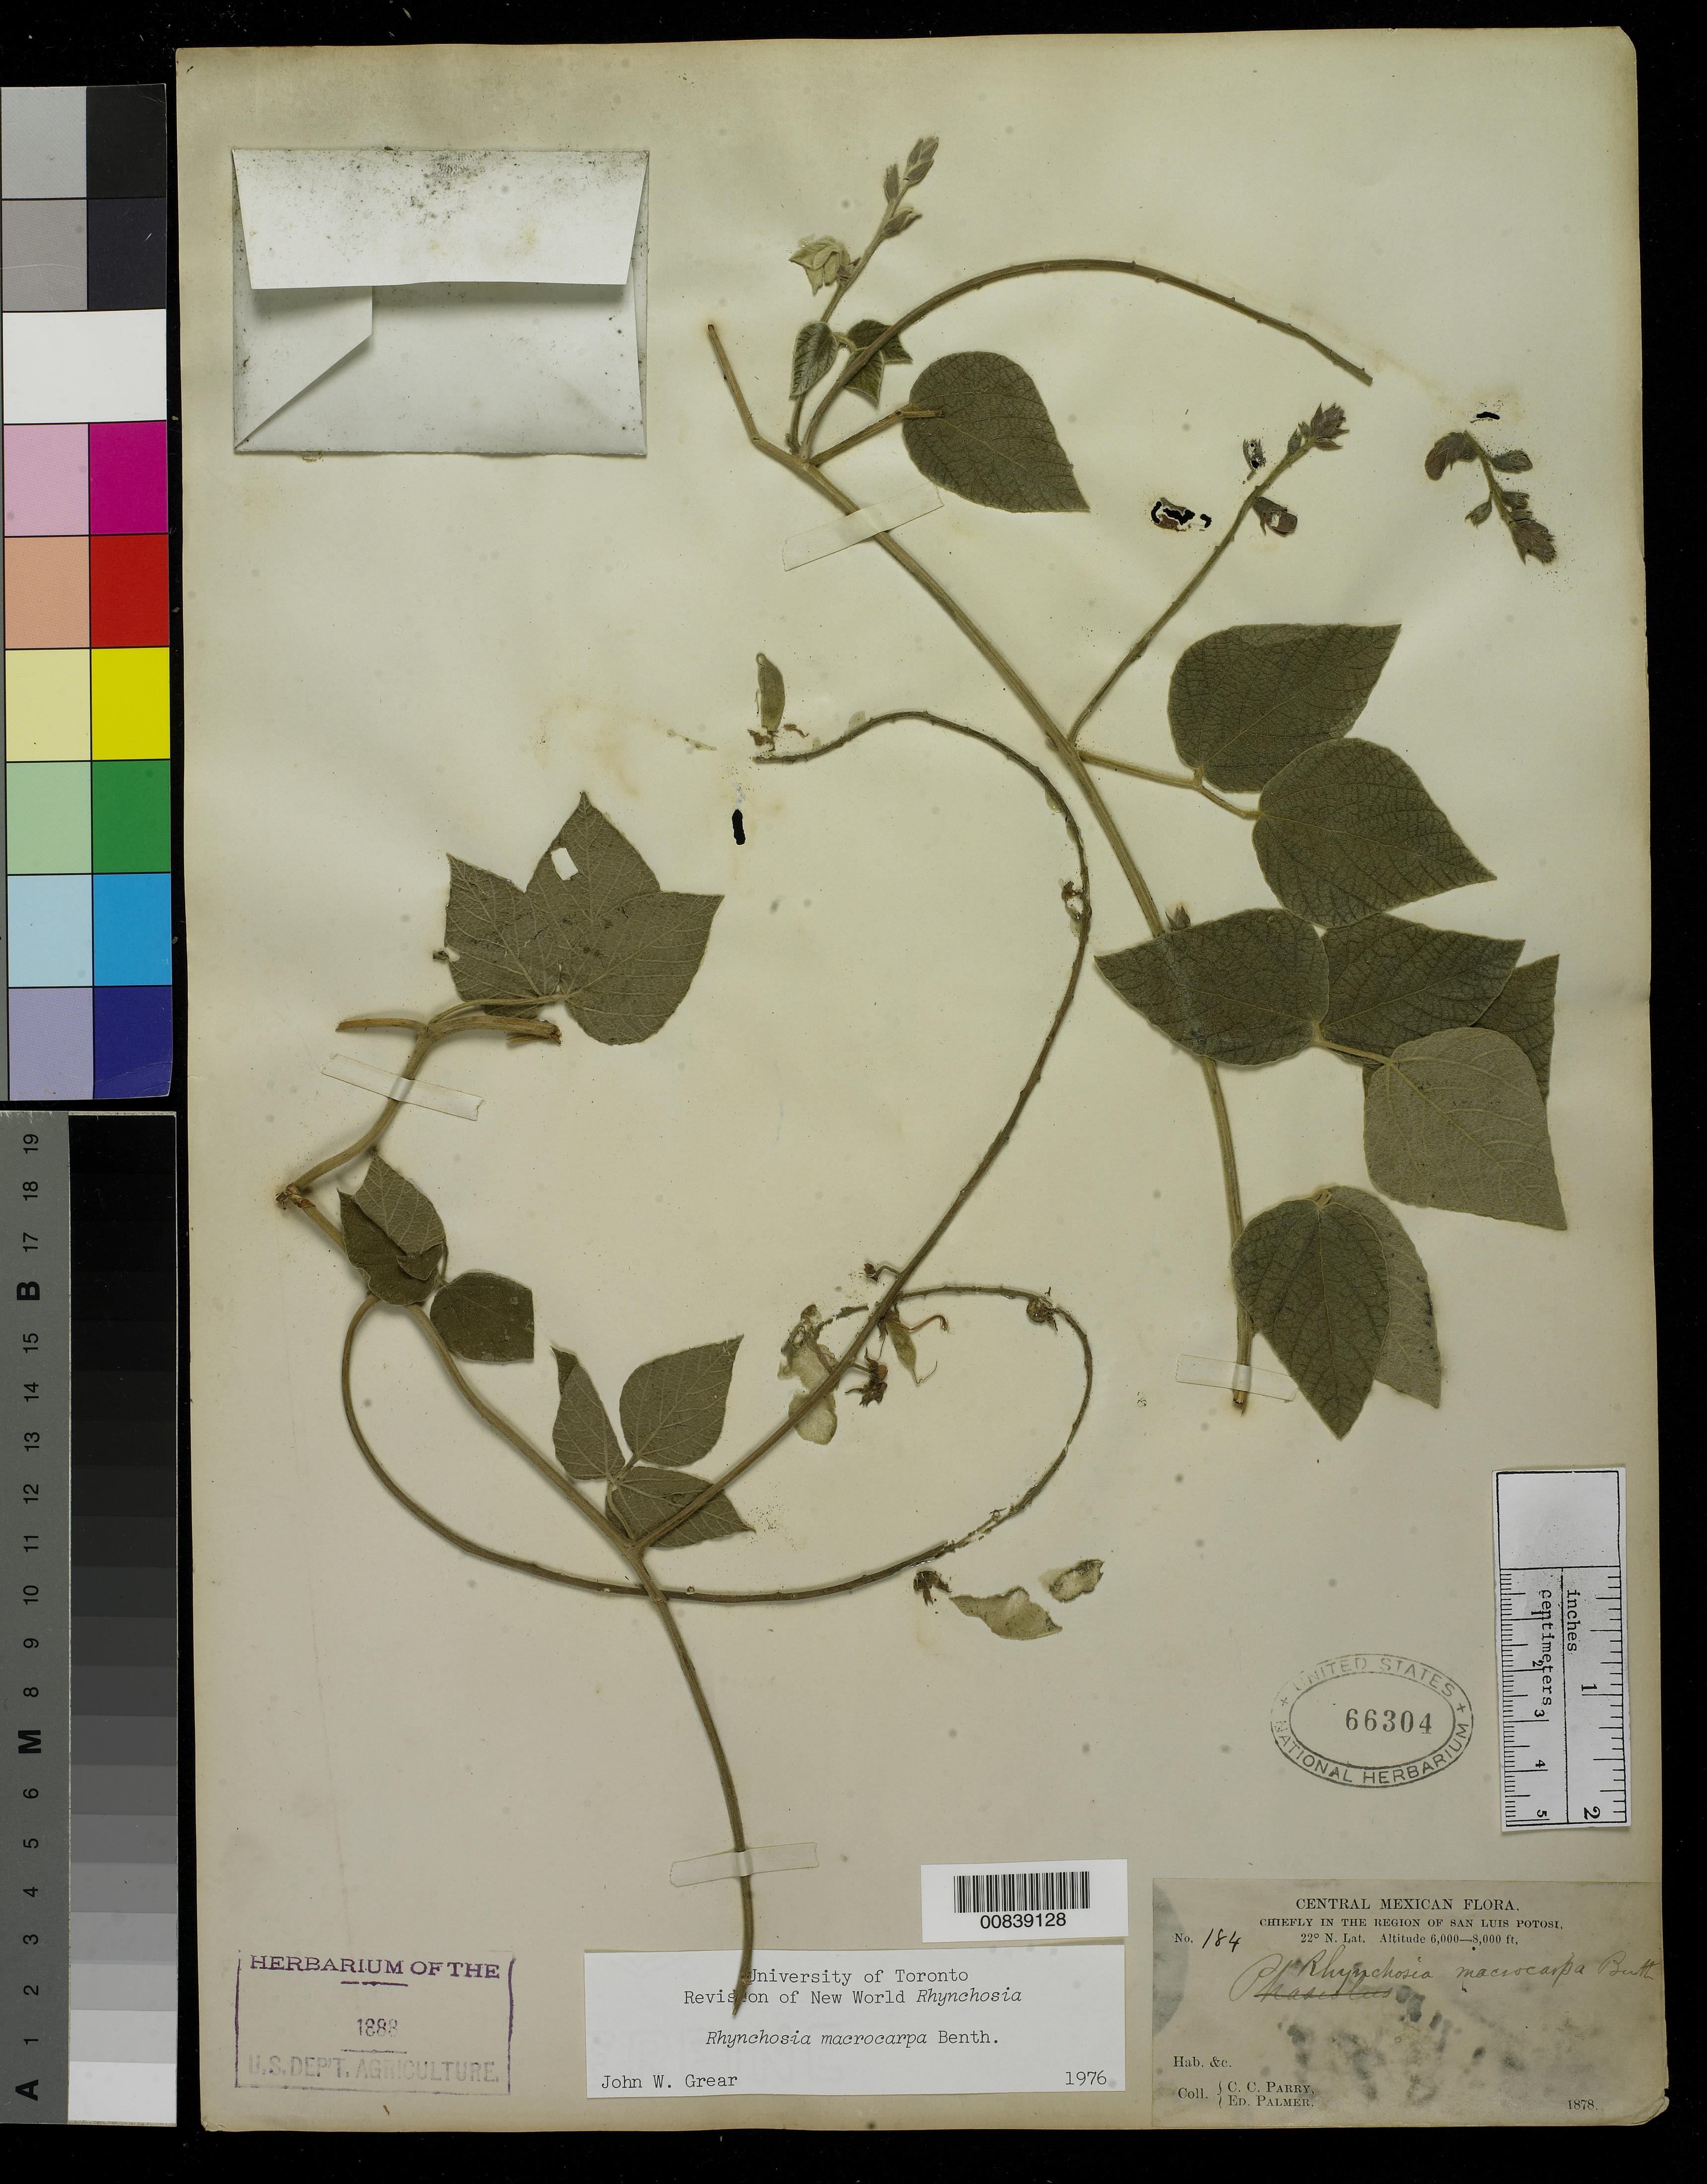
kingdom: Plantae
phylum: Tracheophyta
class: Magnoliopsida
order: Fabales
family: Fabaceae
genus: Rhynchosia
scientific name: Rhynchosia macrocarpa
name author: Benth.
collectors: C. C. Parry & E. Palmer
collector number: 184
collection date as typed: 1878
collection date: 1878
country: Mexico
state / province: San Luis Potosí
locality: Chiefly in the region of San Luis Potosí.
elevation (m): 1829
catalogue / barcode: US 66304